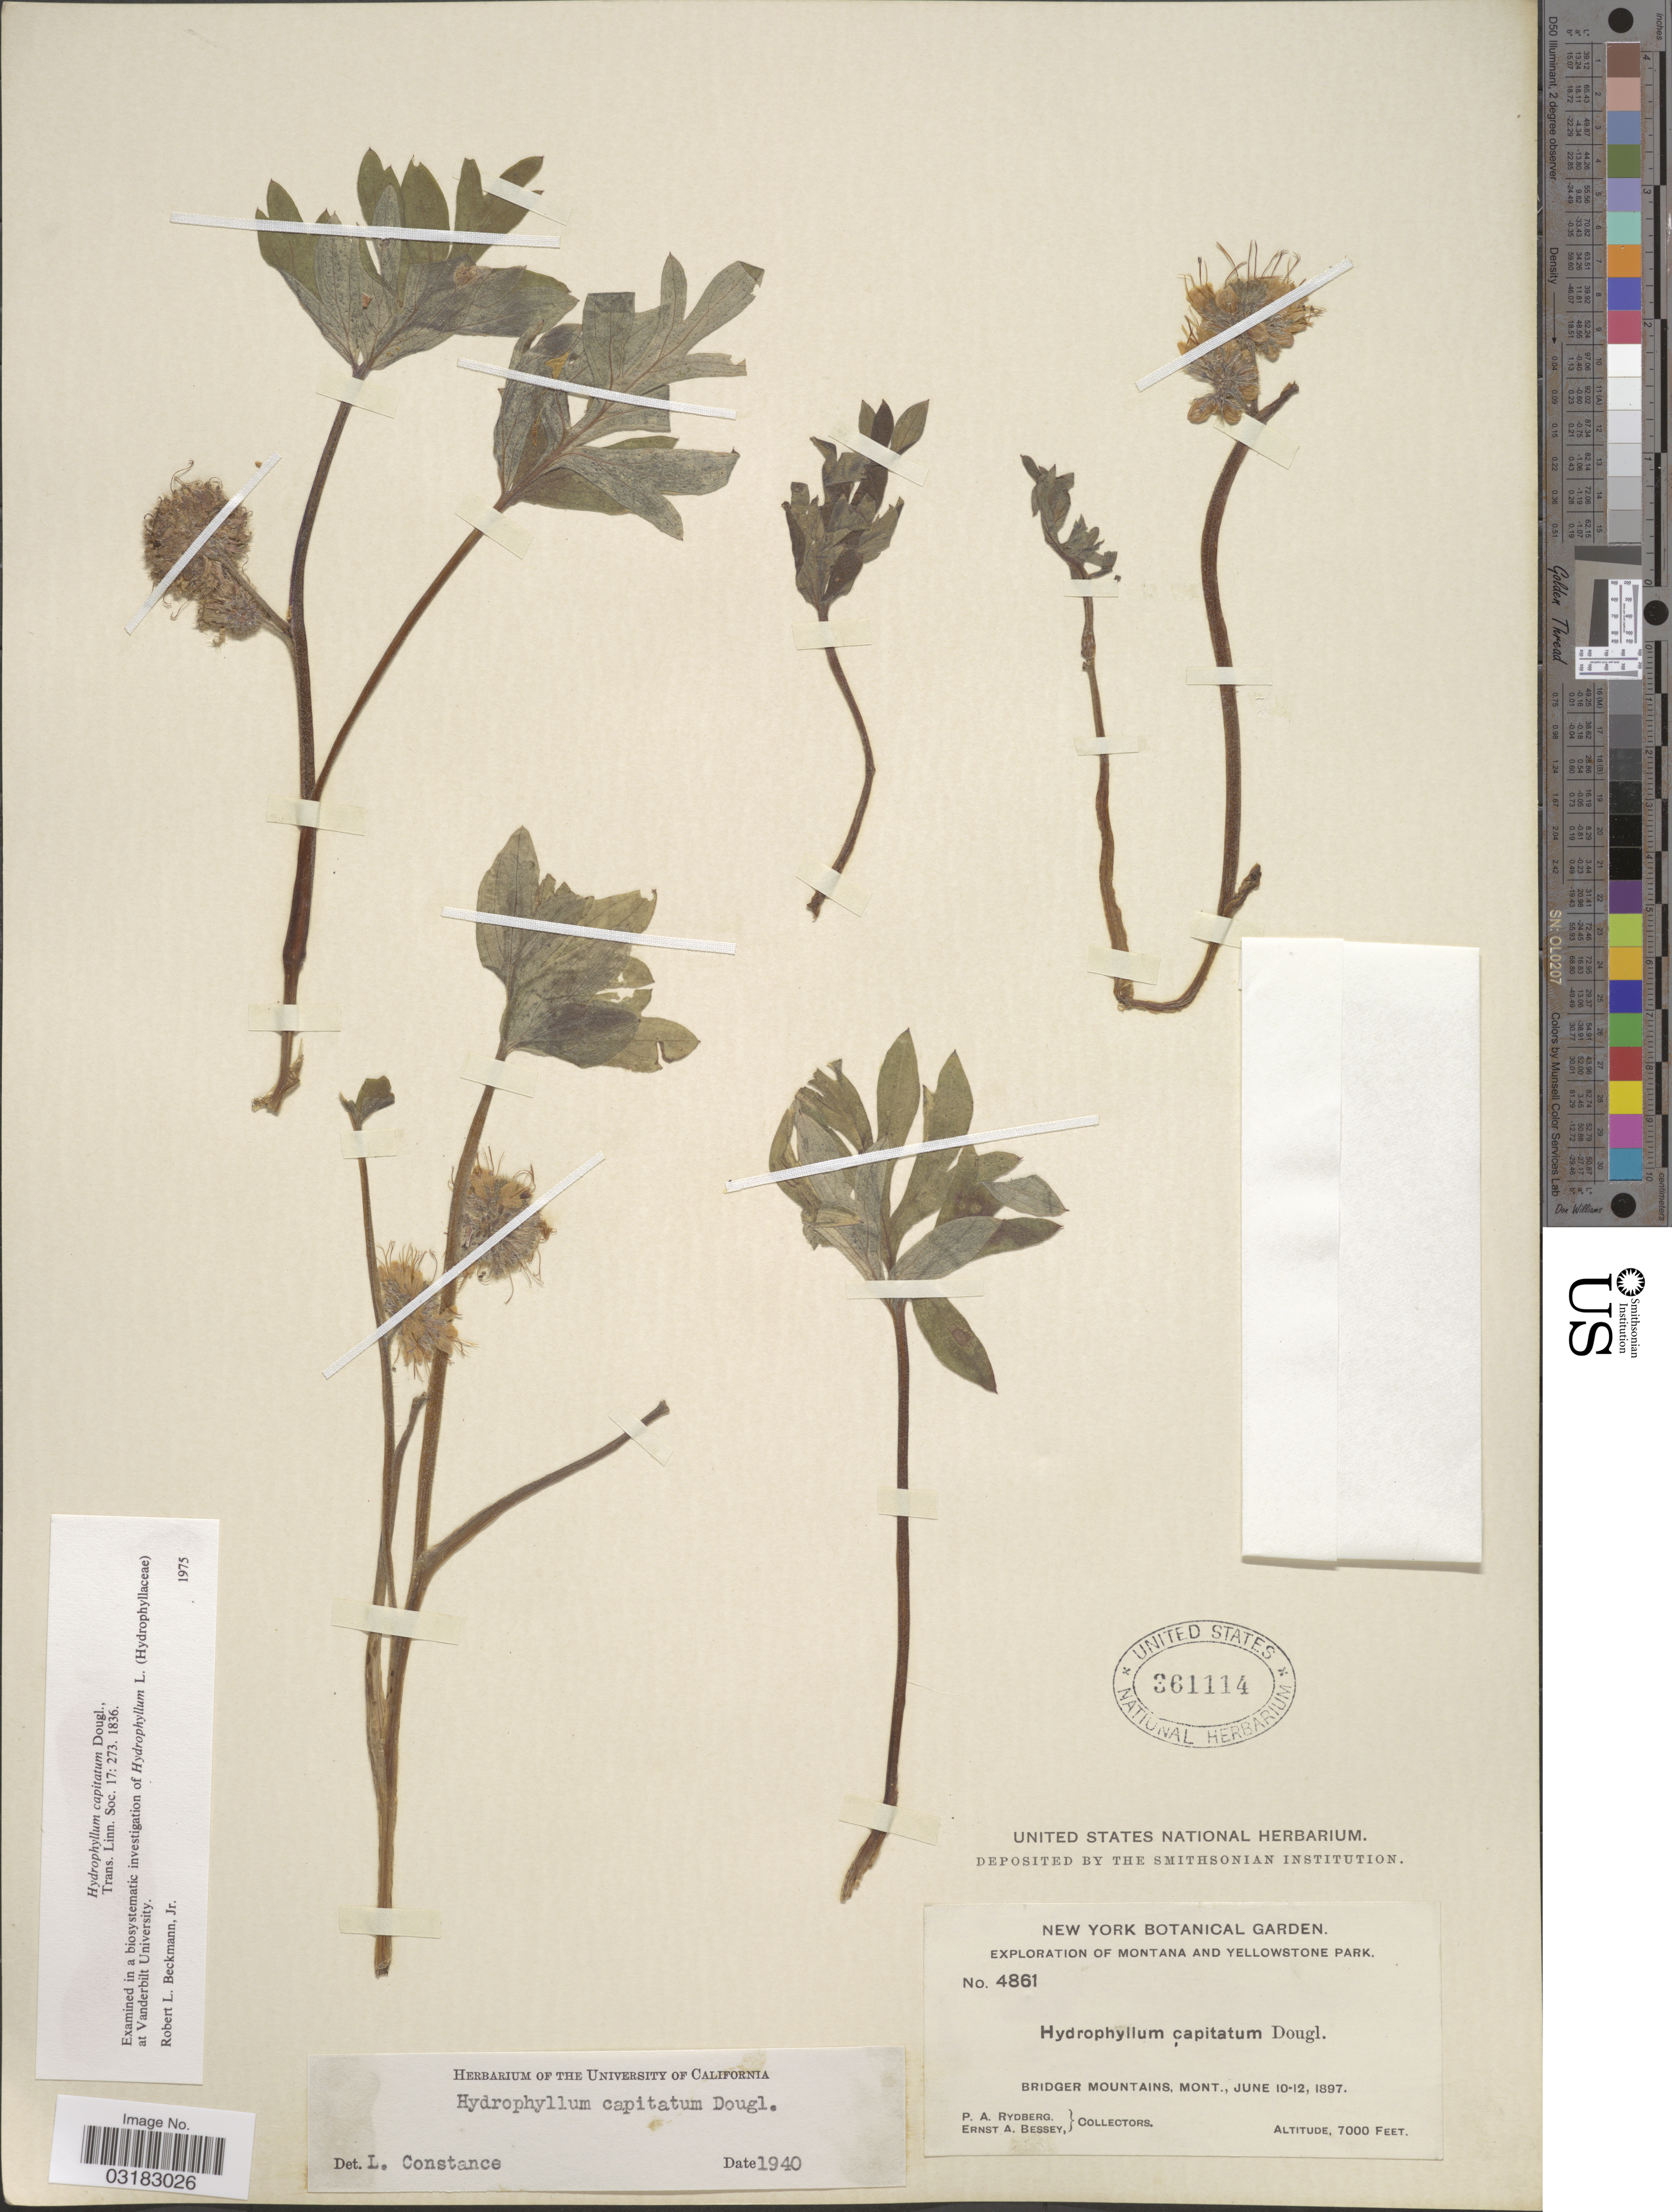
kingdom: Plantae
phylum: Tracheophyta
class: Magnoliopsida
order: Boraginales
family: Hydrophyllaceae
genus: Hydrophyllum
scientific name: Hydrophyllum capitatum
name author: Douglas ex Benth.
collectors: P. A. Rydberg & E. A. Bessey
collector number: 4861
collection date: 1897-06-10/1897-06-12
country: United States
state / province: Montana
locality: Montana and Yellowstone Park. Bridger Mountains.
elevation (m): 2134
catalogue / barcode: US 361114